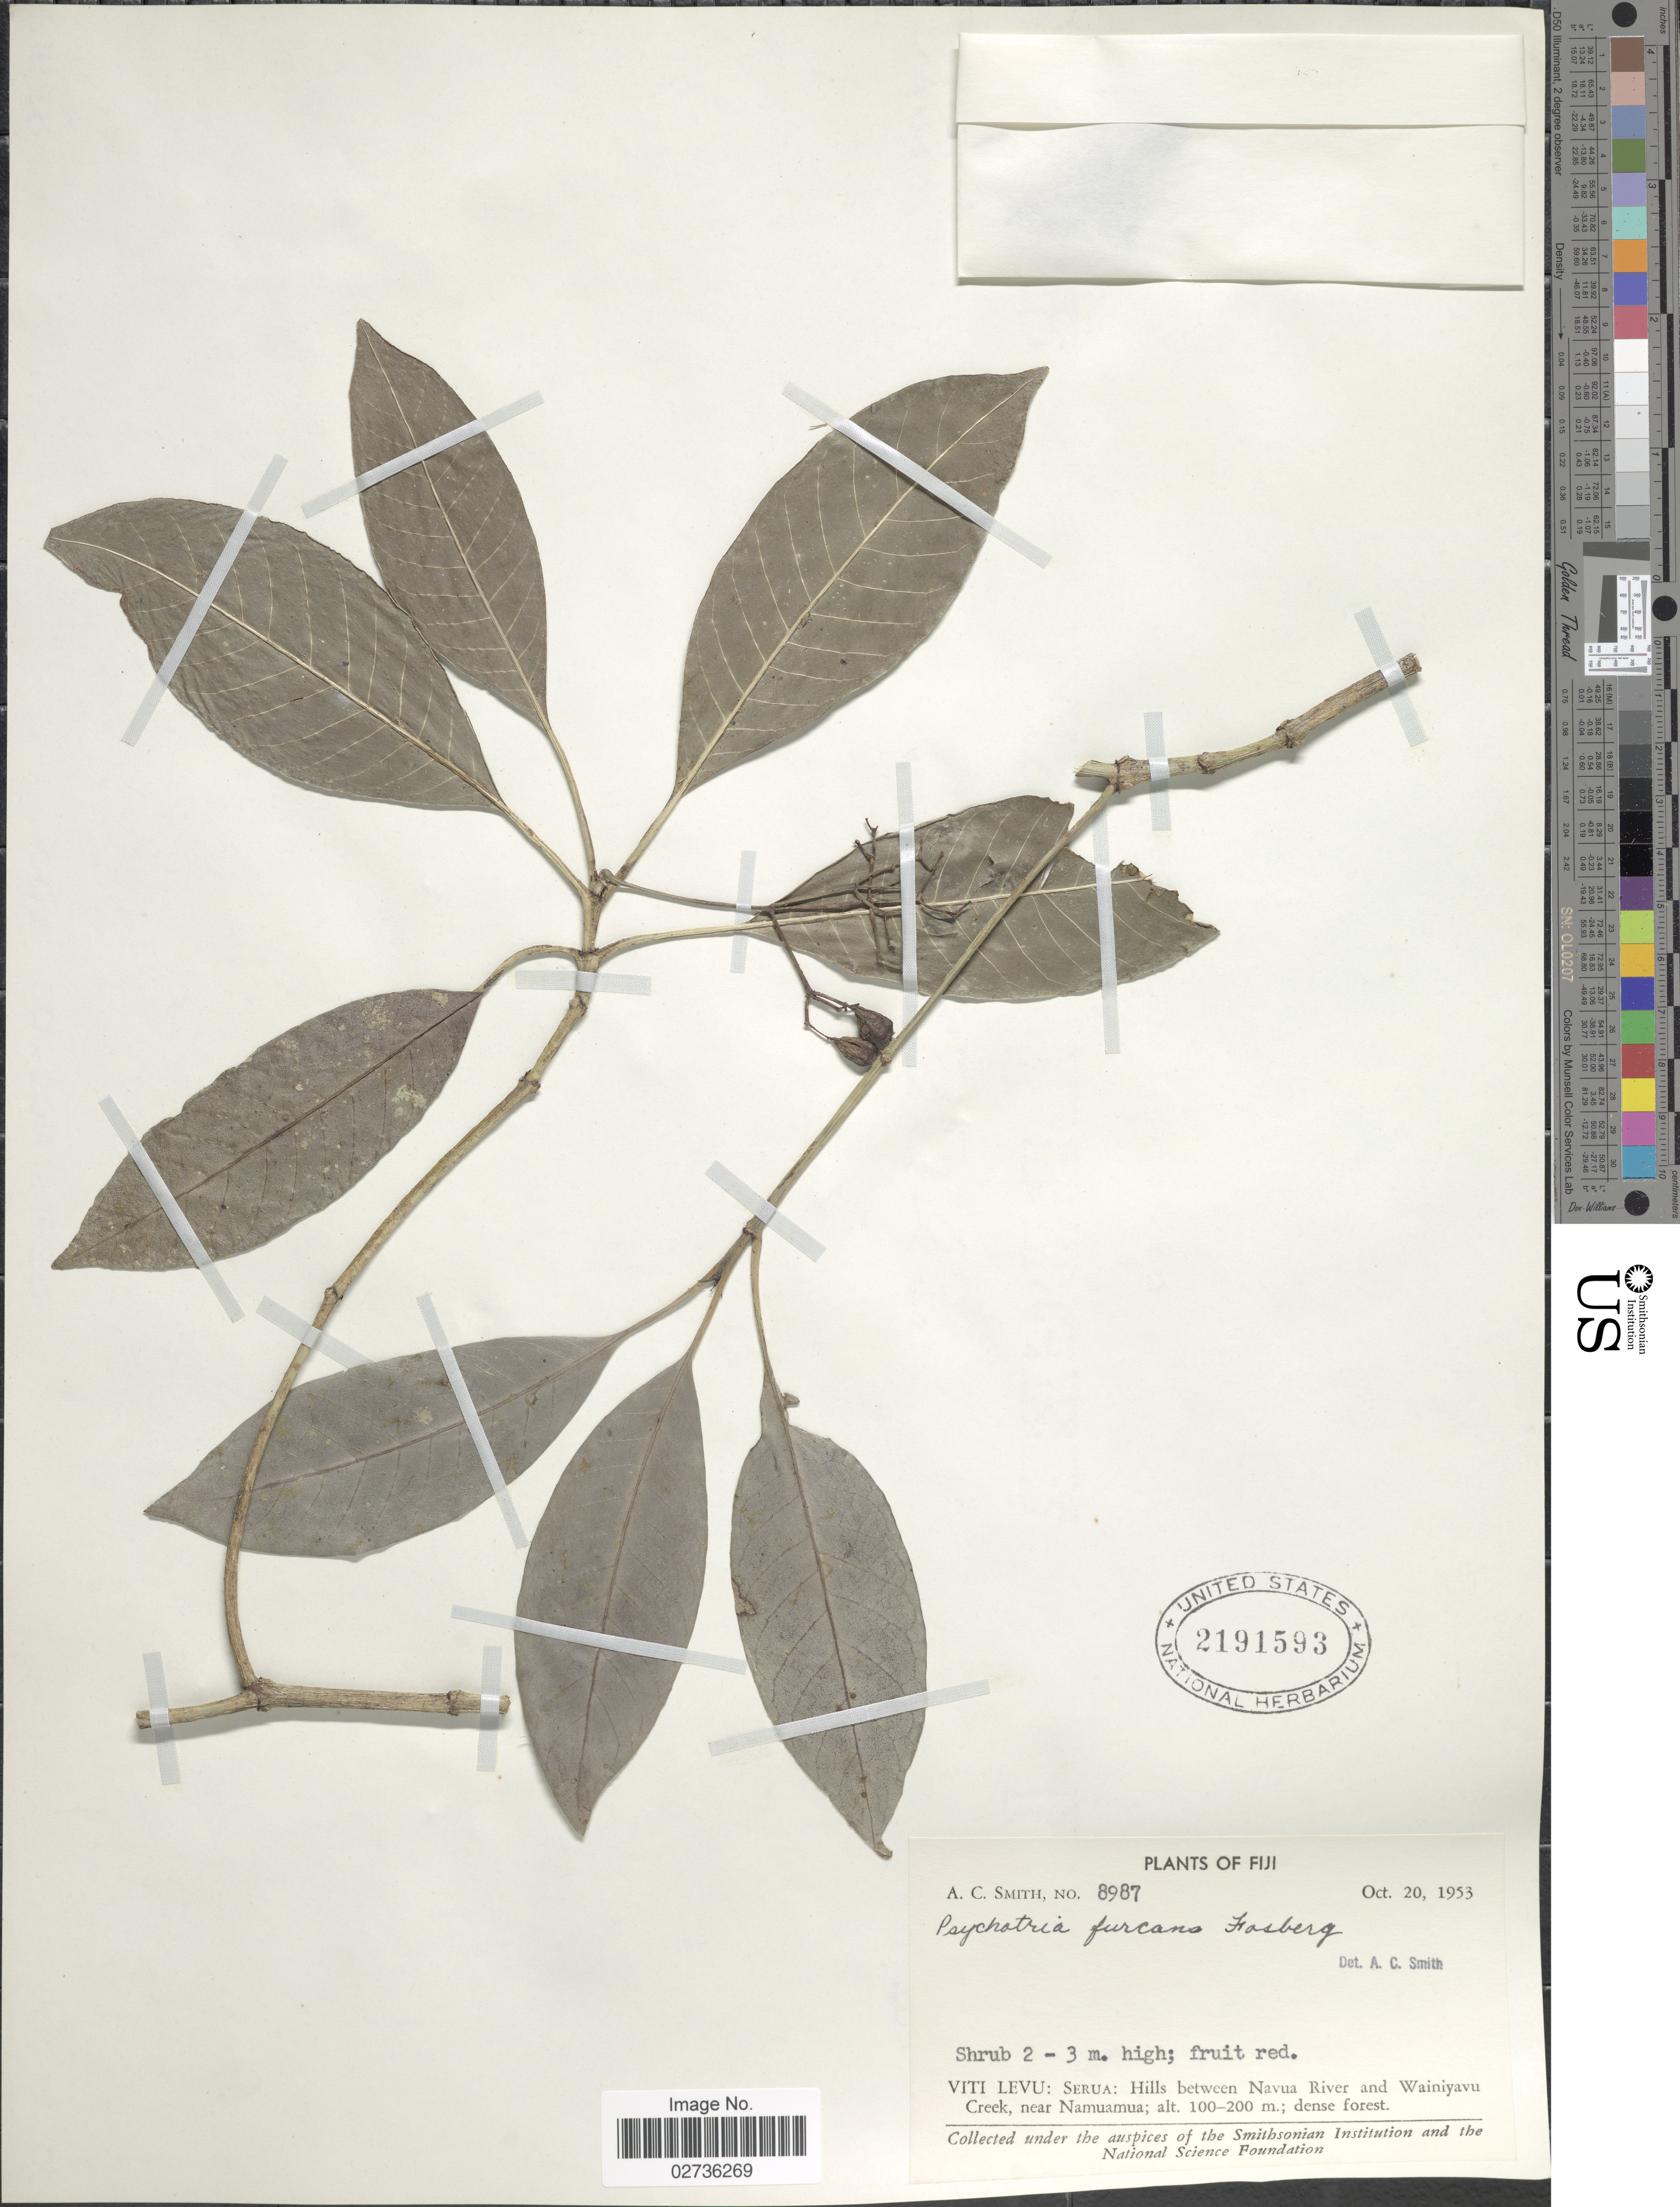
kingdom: Plantae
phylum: Tracheophyta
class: Magnoliopsida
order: Gentianales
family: Rubiaceae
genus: Psychotria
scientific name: Psychotria furcans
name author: Fosberg in A.C. Sm.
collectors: A. C. Smith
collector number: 8987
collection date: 1953-10-20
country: Fiji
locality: Viti Levu: Serua: Hills between Navua River and Wainiyavu Creek, near Namuamua.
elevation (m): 100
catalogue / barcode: US 2191593